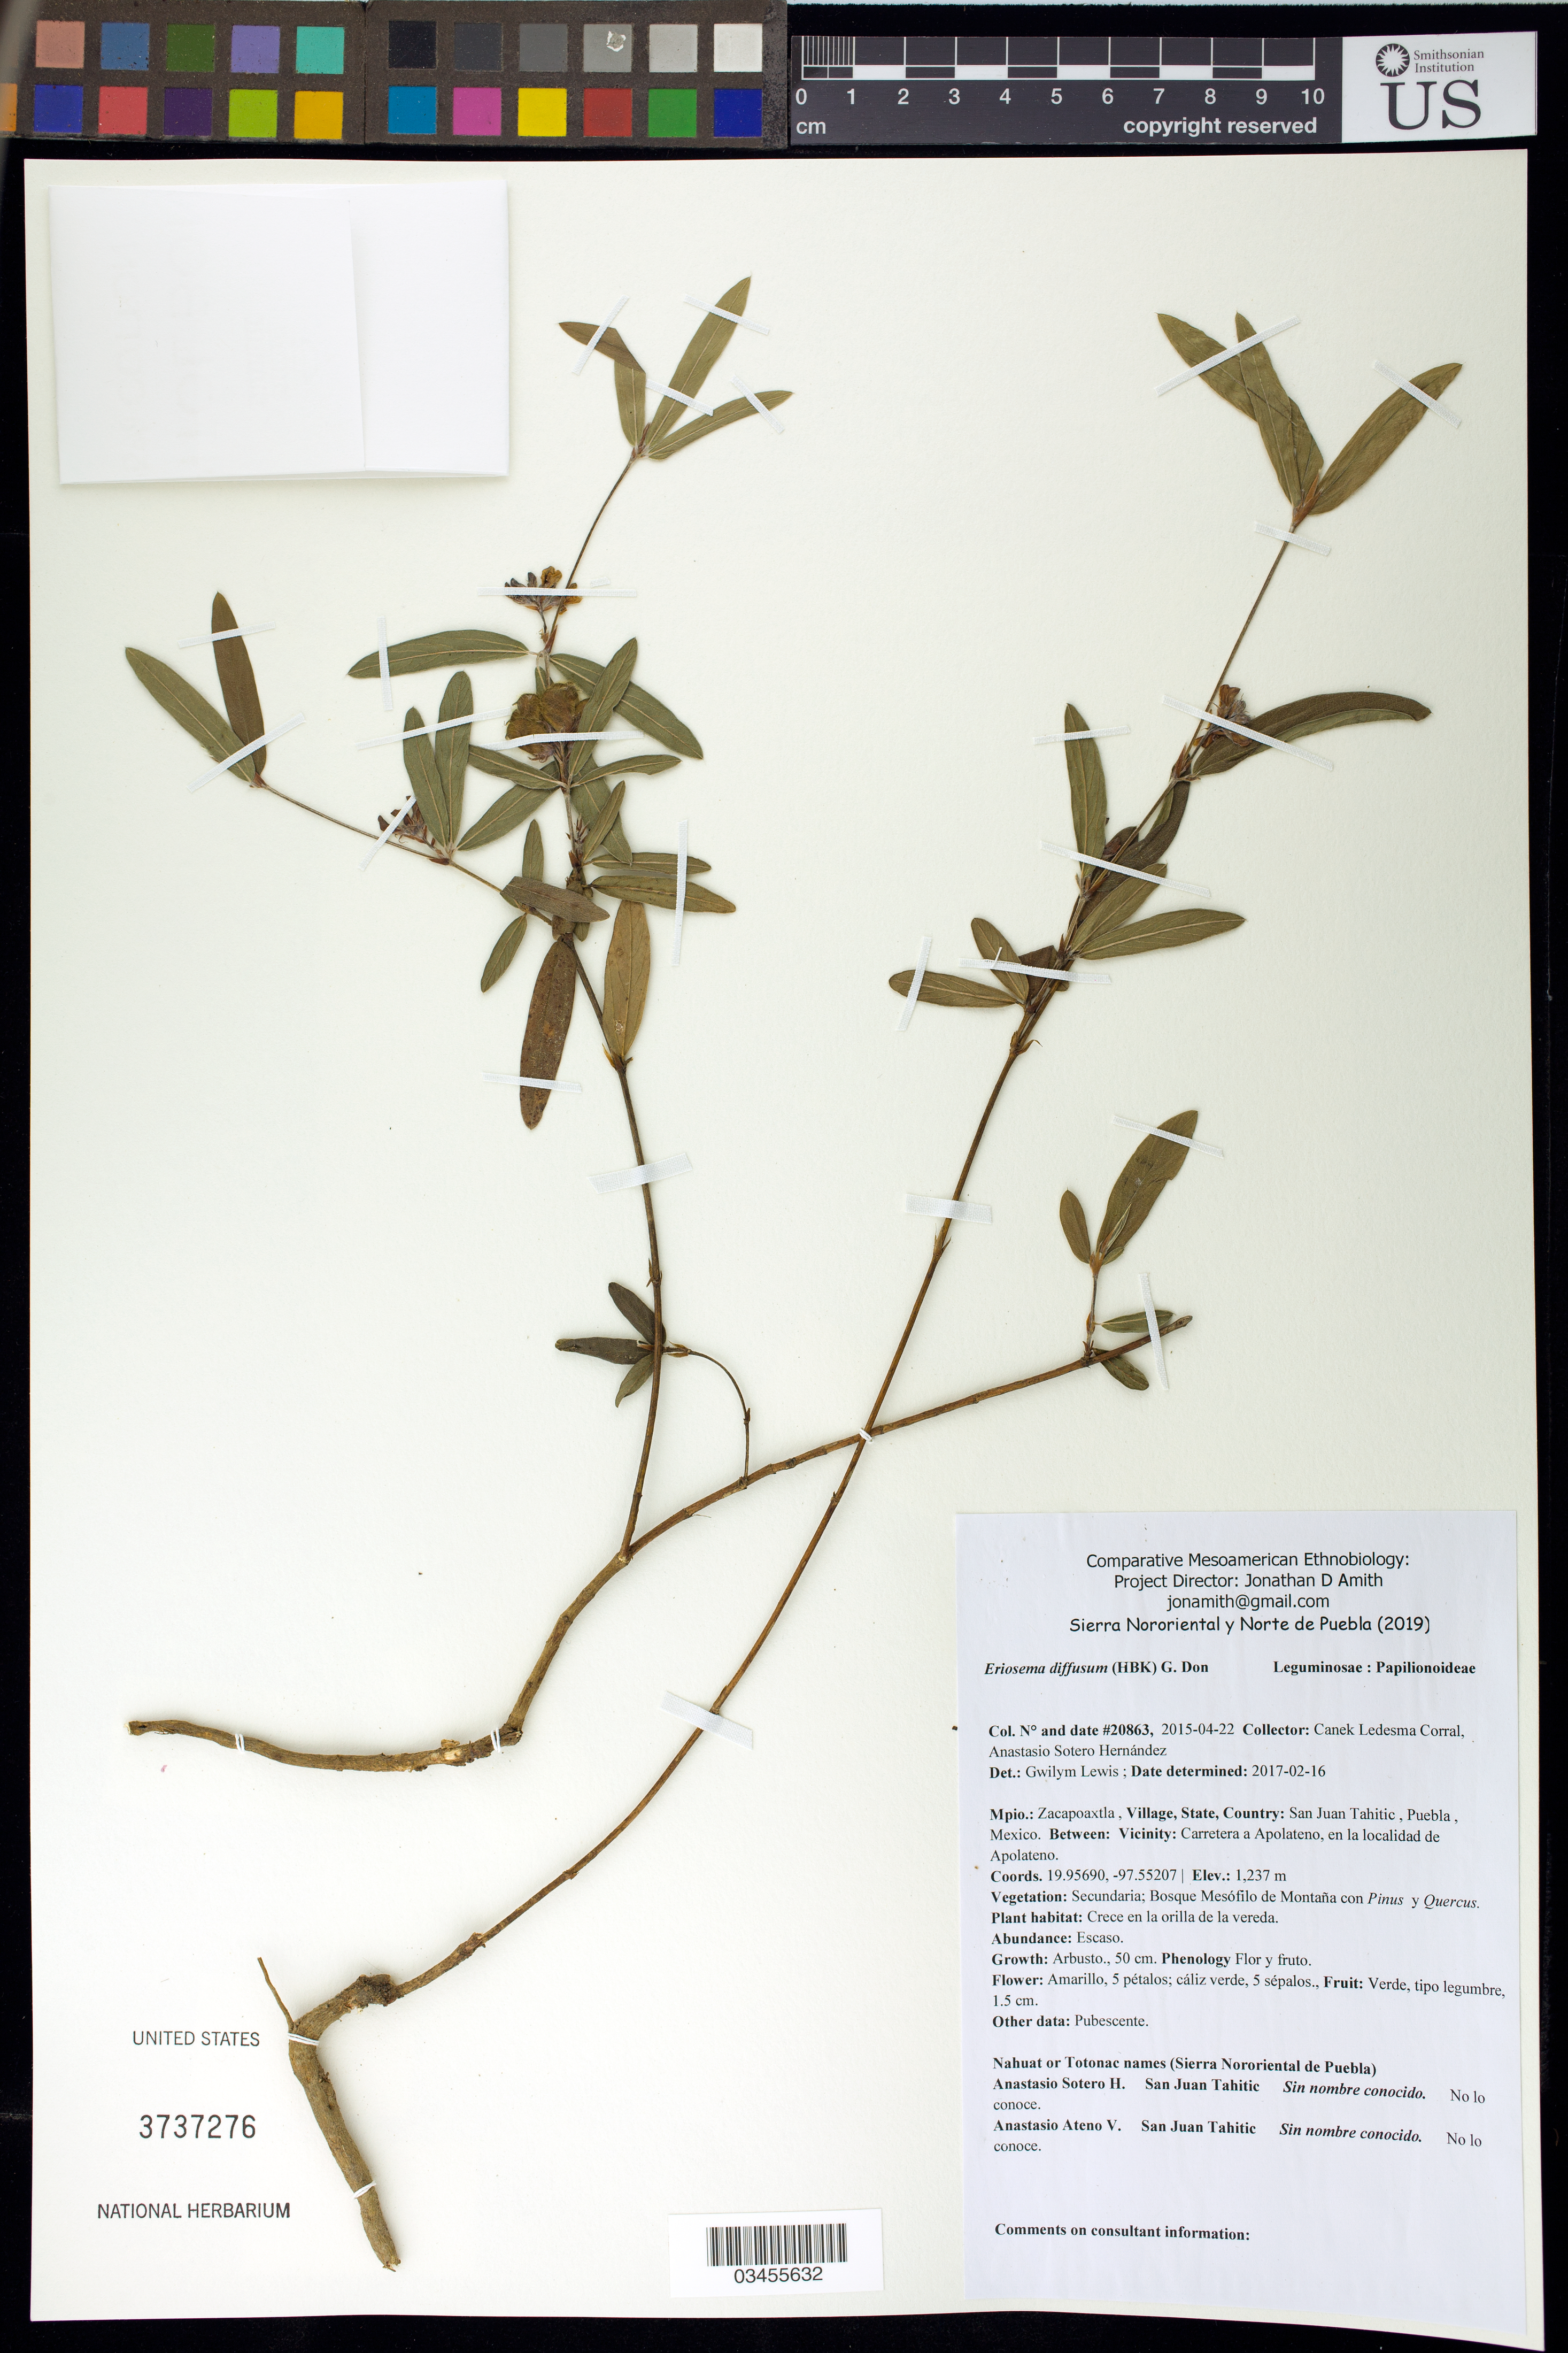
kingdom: Plantae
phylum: Tracheophyta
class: Magnoliopsida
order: Fabales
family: Fabaceae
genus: Eriosema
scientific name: Eriosema diffusum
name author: (Kunth) G. Don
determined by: Lewis, G.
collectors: Canek Ledesma C. & A. Sotero H.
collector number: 20863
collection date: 2015-04-22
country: México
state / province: Puebla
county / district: Zacapoaxtla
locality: PUEBLO: San Juan Tahitic; LOCALIDAD EXACTA: Carretera a Apolateno, en la localidad de Apolateno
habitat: Bosque mesófilo de montaña con Pinus y Quercus | Crece en la orilla de la vereda.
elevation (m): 1237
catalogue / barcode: US 3737276